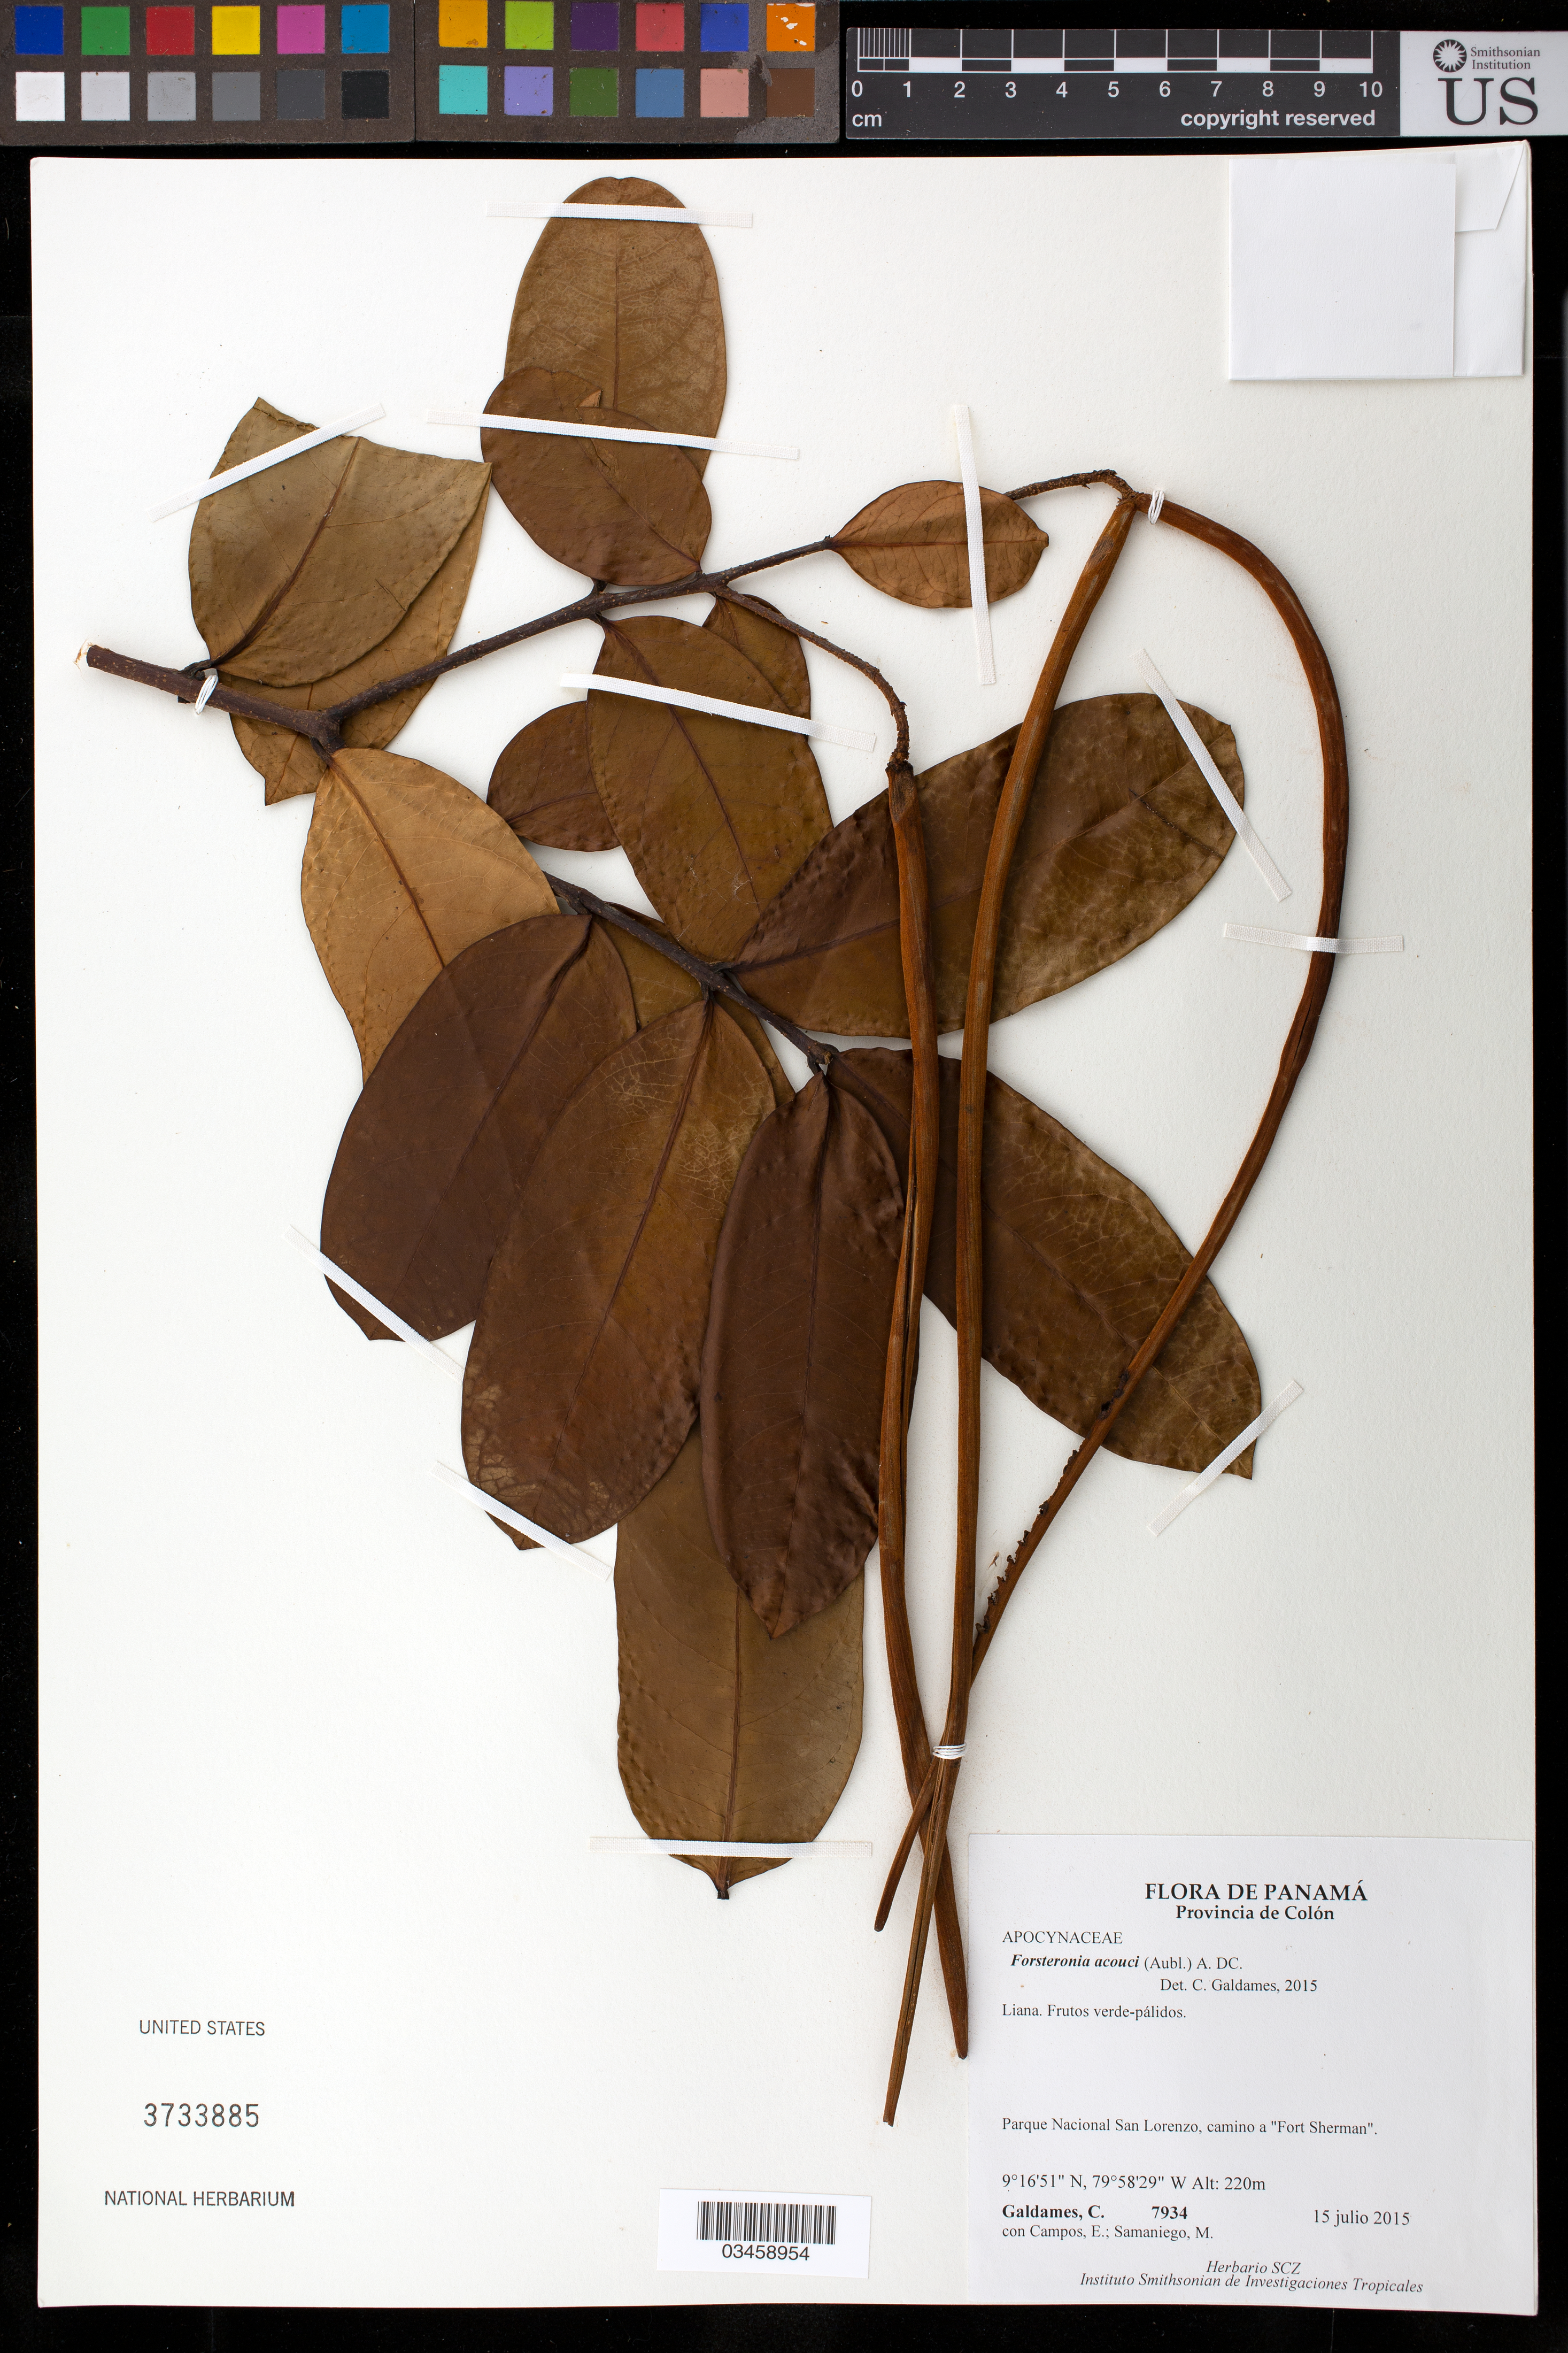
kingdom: Plantae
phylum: Tracheophyta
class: Magnoliopsida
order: Gentianales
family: Apocynaceae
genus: Forsteronia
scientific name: Forsteronia acouci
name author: (Aubl.) A. DC.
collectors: C. Galdames, E. Campos & M. Samaniego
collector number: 7934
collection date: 2015-07-15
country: Panama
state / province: Colón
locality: Parque Nacional San Lorenzo, camino a "Fort Sherman"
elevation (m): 220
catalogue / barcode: US 3733885